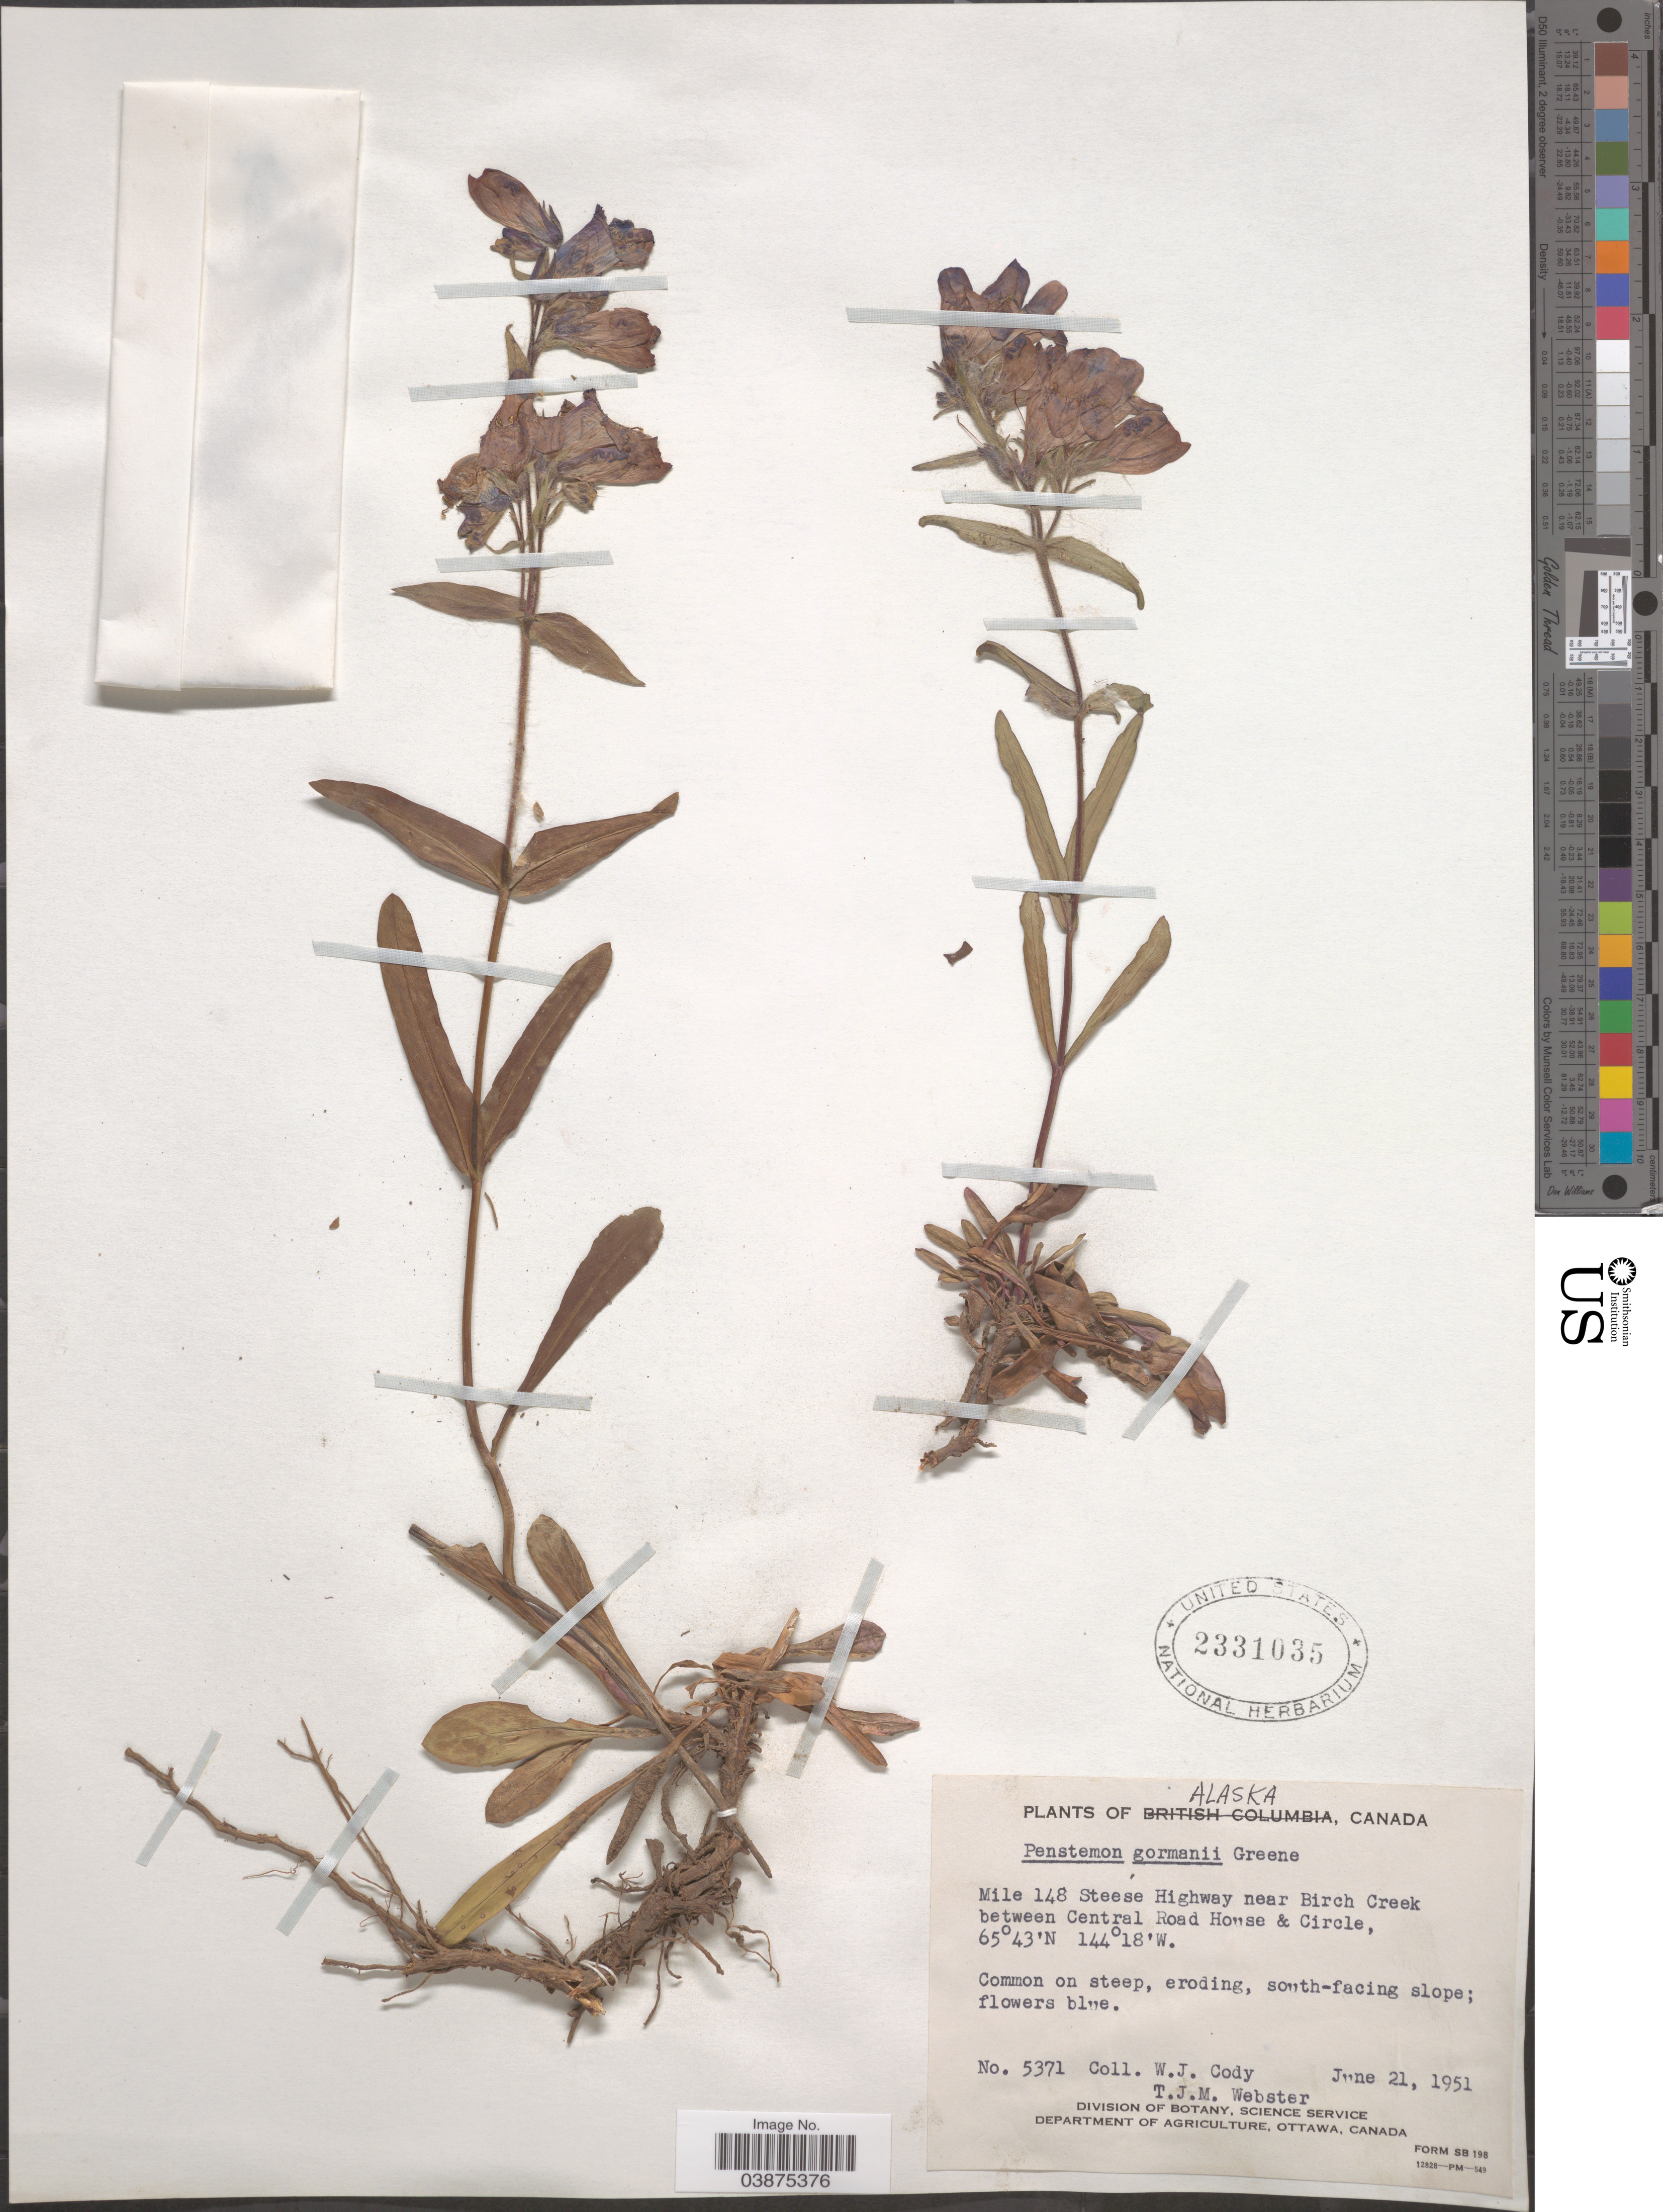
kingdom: Plantae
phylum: Tracheophyta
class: Magnoliopsida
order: Lamiales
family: Plantaginaceae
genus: Penstemon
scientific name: Penstemon gormanii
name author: Greene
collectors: W. Cody & T. J. Webster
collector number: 5371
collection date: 1951-06-21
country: United States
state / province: Alaska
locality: Mile 148 Steese Highway near Birch Creek between Central Road House & Circle.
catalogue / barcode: US 2331035